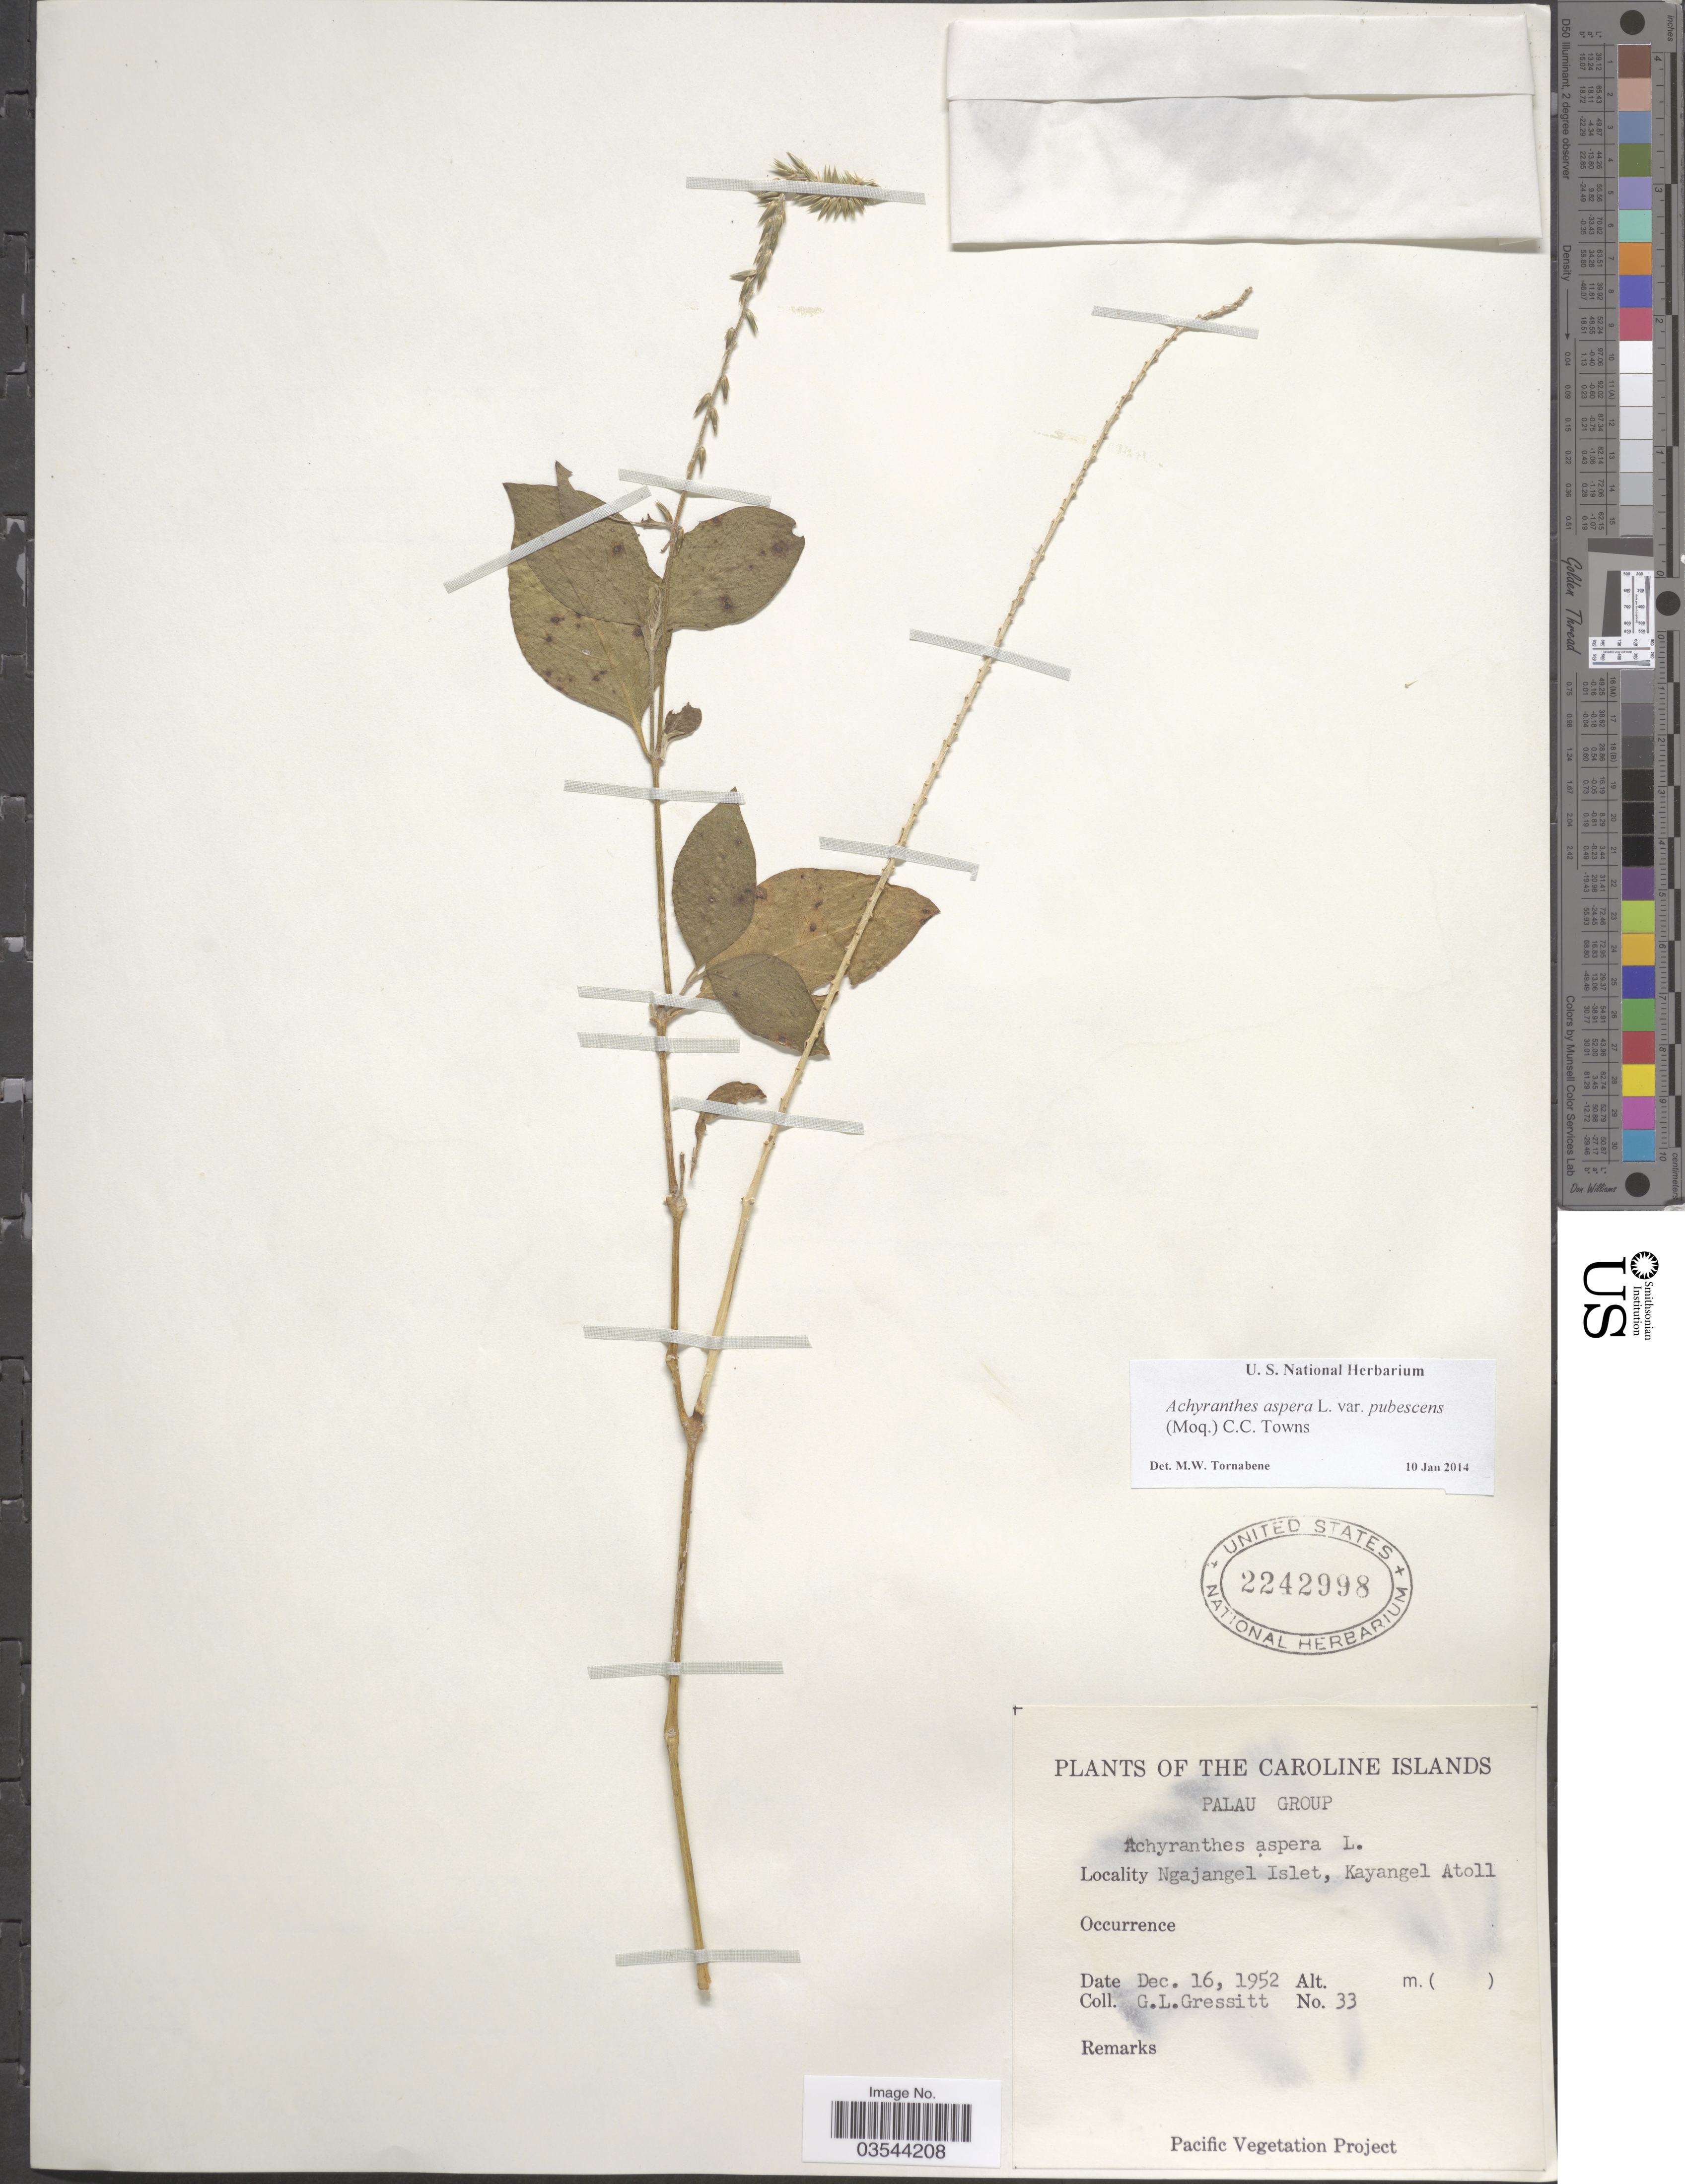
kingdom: Plantae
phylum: Tracheophyta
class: Magnoliopsida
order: Caryophyllales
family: Amaranthaceae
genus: Achyranthes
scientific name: Achyranthes aspera var. pubescens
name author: (Moq.) M. Gómez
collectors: G. Gressitt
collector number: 33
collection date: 1952-12-16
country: Palau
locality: The Caroline Islands. Palau Group. Ngajangel Islet, Kayangel Atoll.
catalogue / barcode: US 2242998